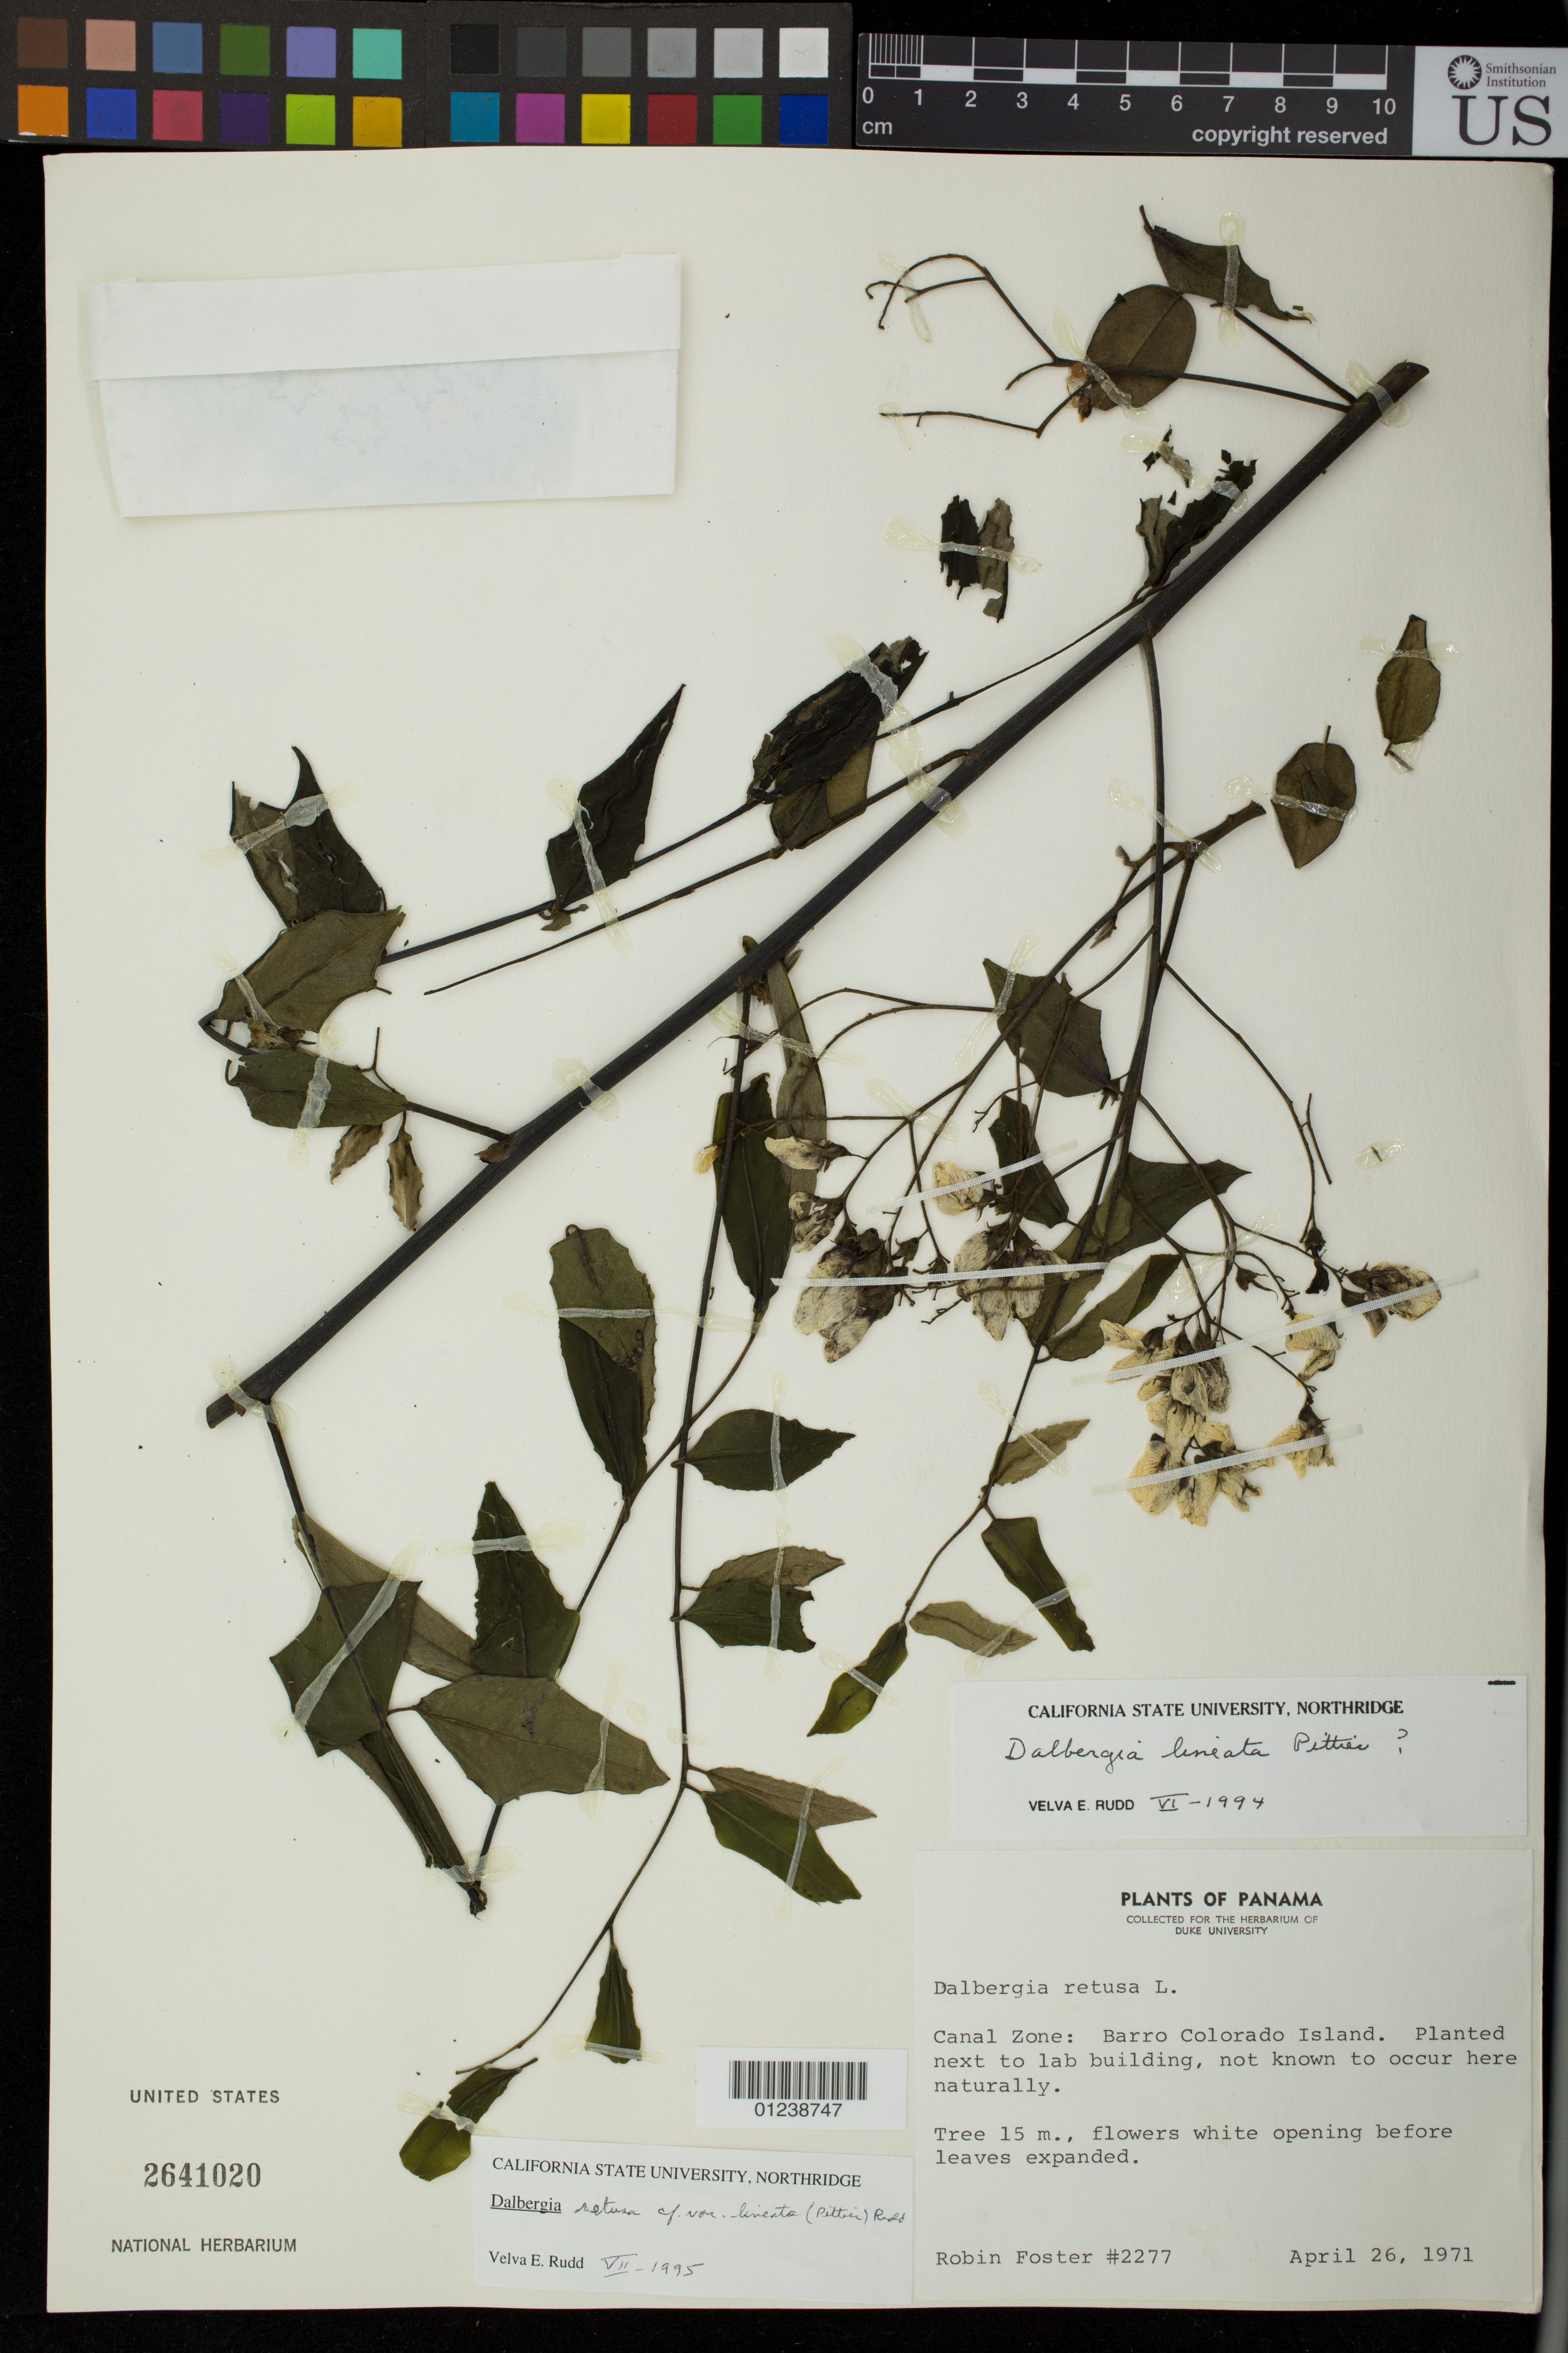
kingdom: Plantae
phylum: Tracheophyta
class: Magnoliopsida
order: Fabales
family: Fabaceae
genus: Dalbergia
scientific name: Dalbergia retusa var. lineata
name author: (Pittier) Rudd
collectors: R. Foster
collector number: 2277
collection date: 1971-04-26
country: Panama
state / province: Panamá Oeste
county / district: Canal Zone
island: Barro Colorado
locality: Canal Zone: Barro Colorado Island. Planted next to lab building, not known to occur here naturally.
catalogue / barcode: US 2641020